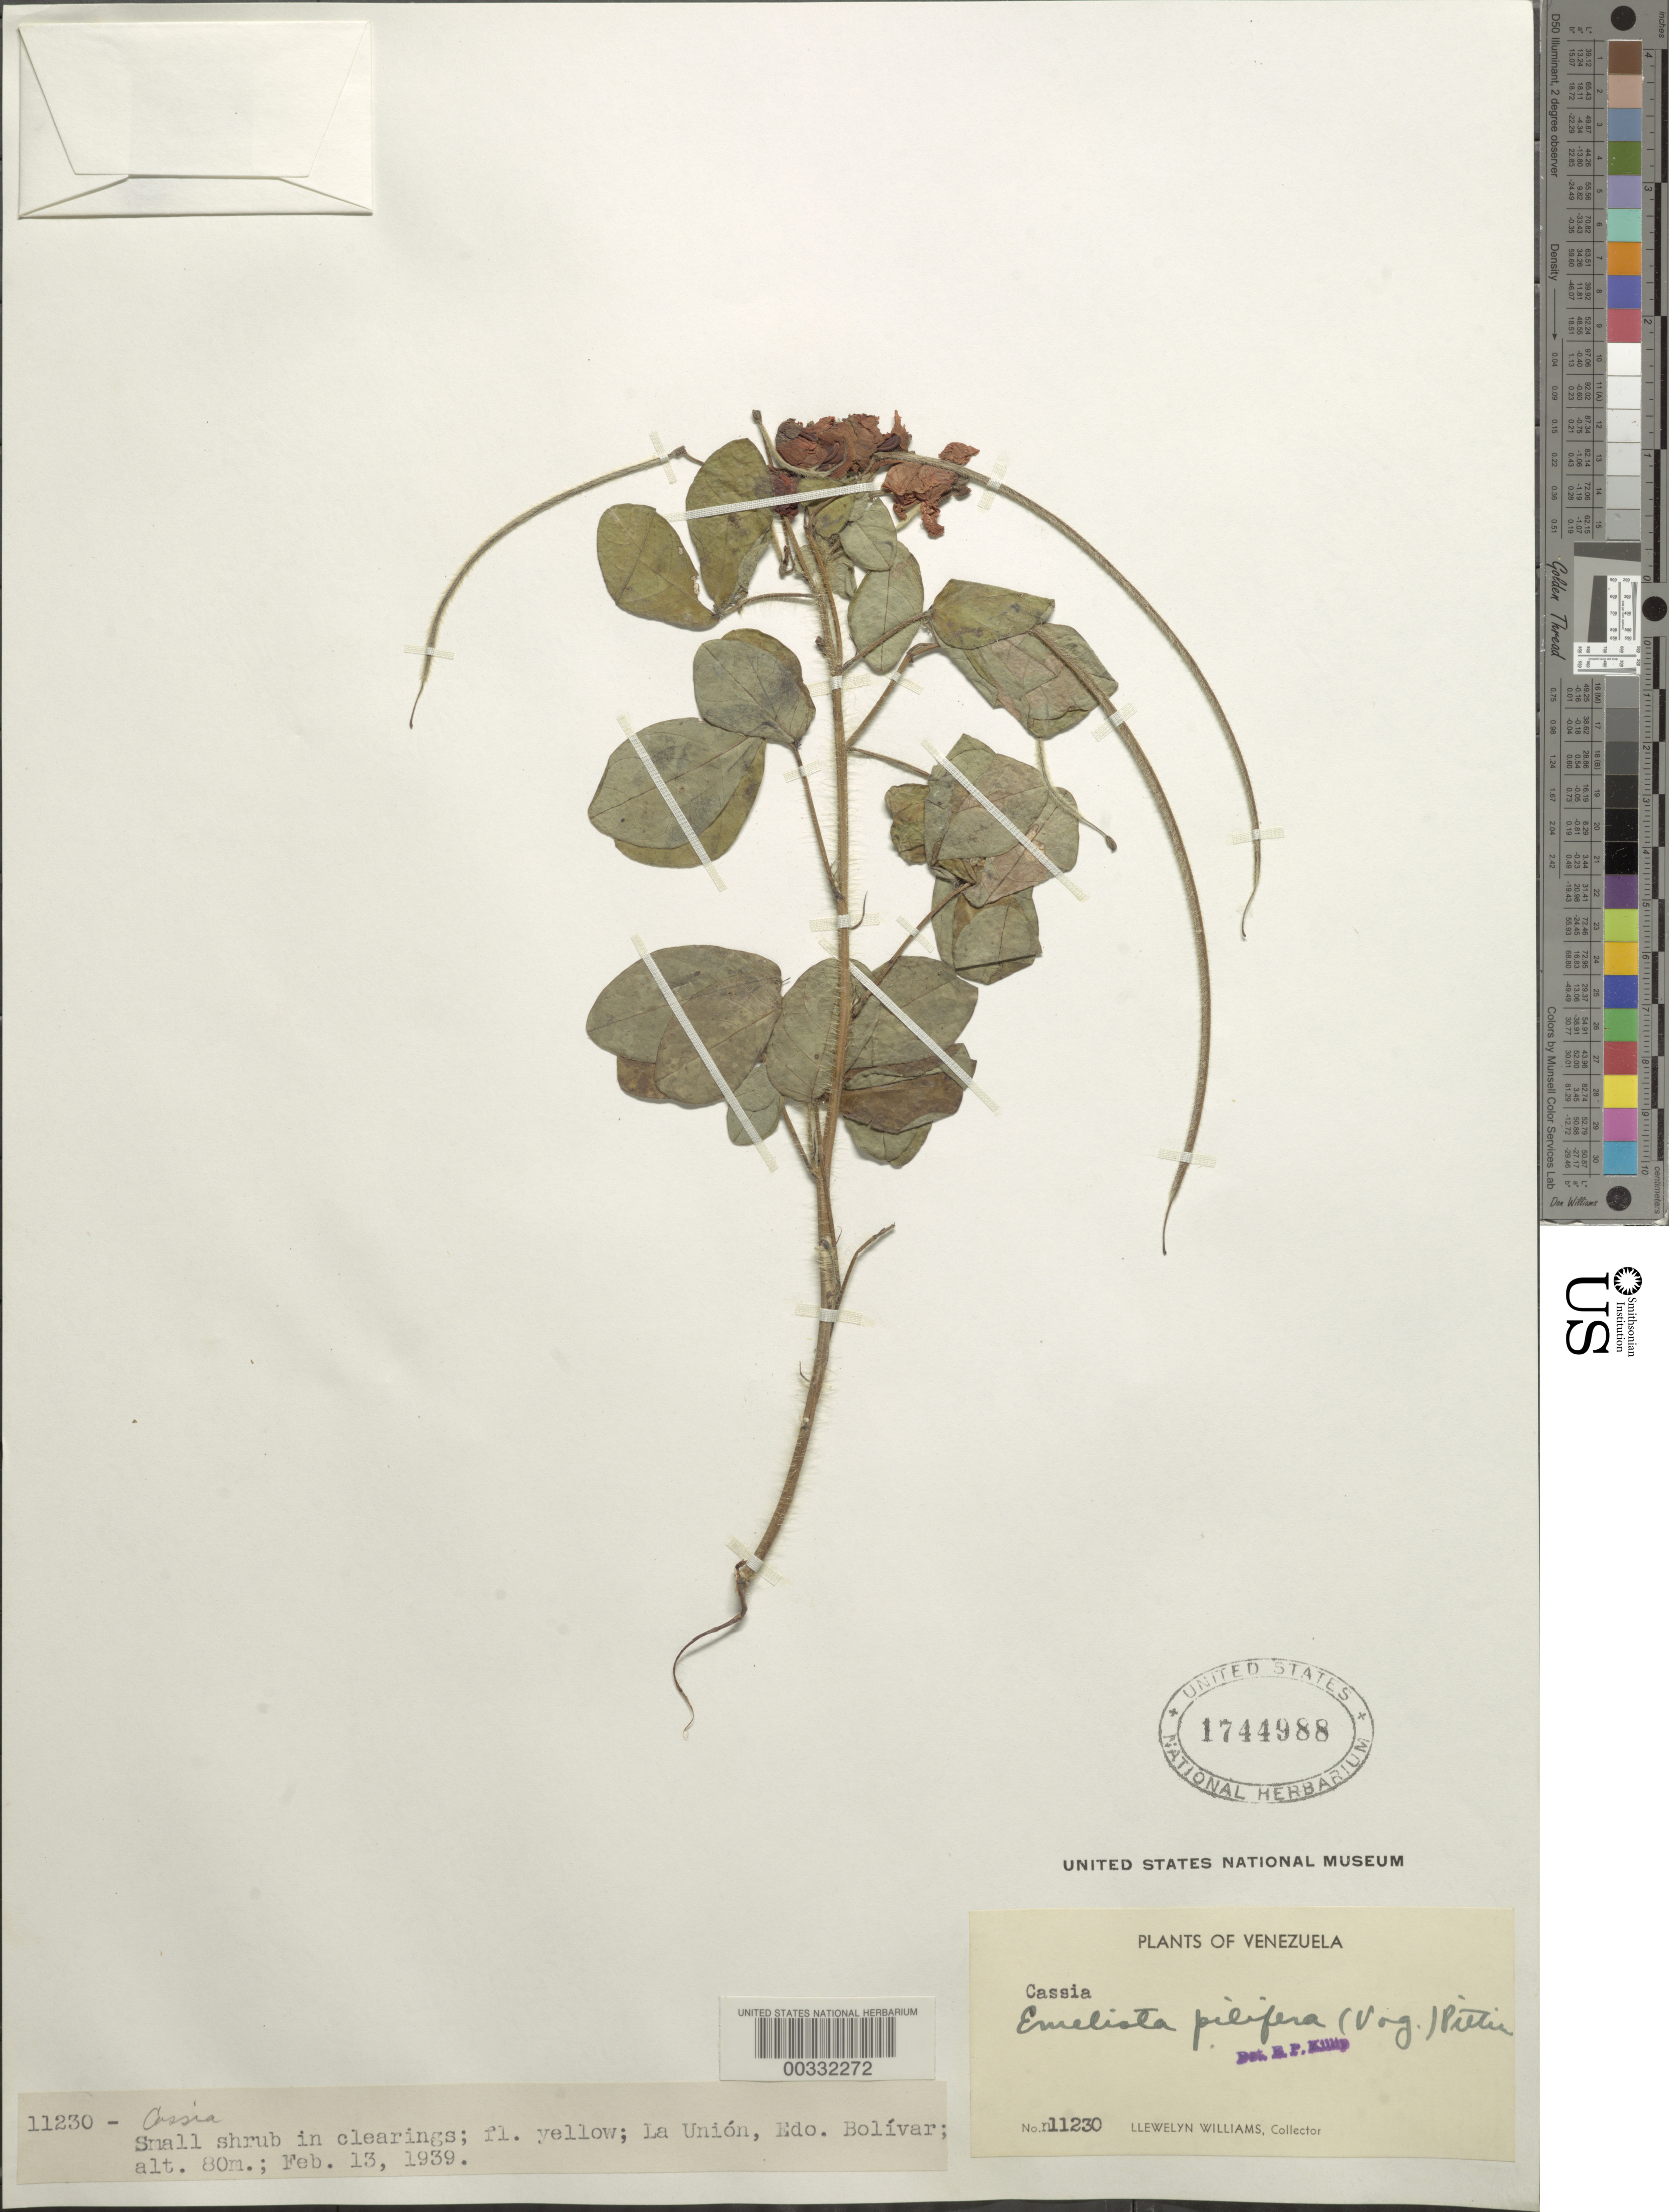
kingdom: Plantae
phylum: Tracheophyta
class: Magnoliopsida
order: Fabales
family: Fabaceae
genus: Senna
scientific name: Senna pilifera var. pilifera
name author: (Vogel) H.S. Irwin & Barneby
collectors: Ll. Williams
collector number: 11230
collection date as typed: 13 Feb 1939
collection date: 1939-02-13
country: Venezuela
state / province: Bolivar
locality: La union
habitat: In clearings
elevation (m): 80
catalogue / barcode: US 1744988